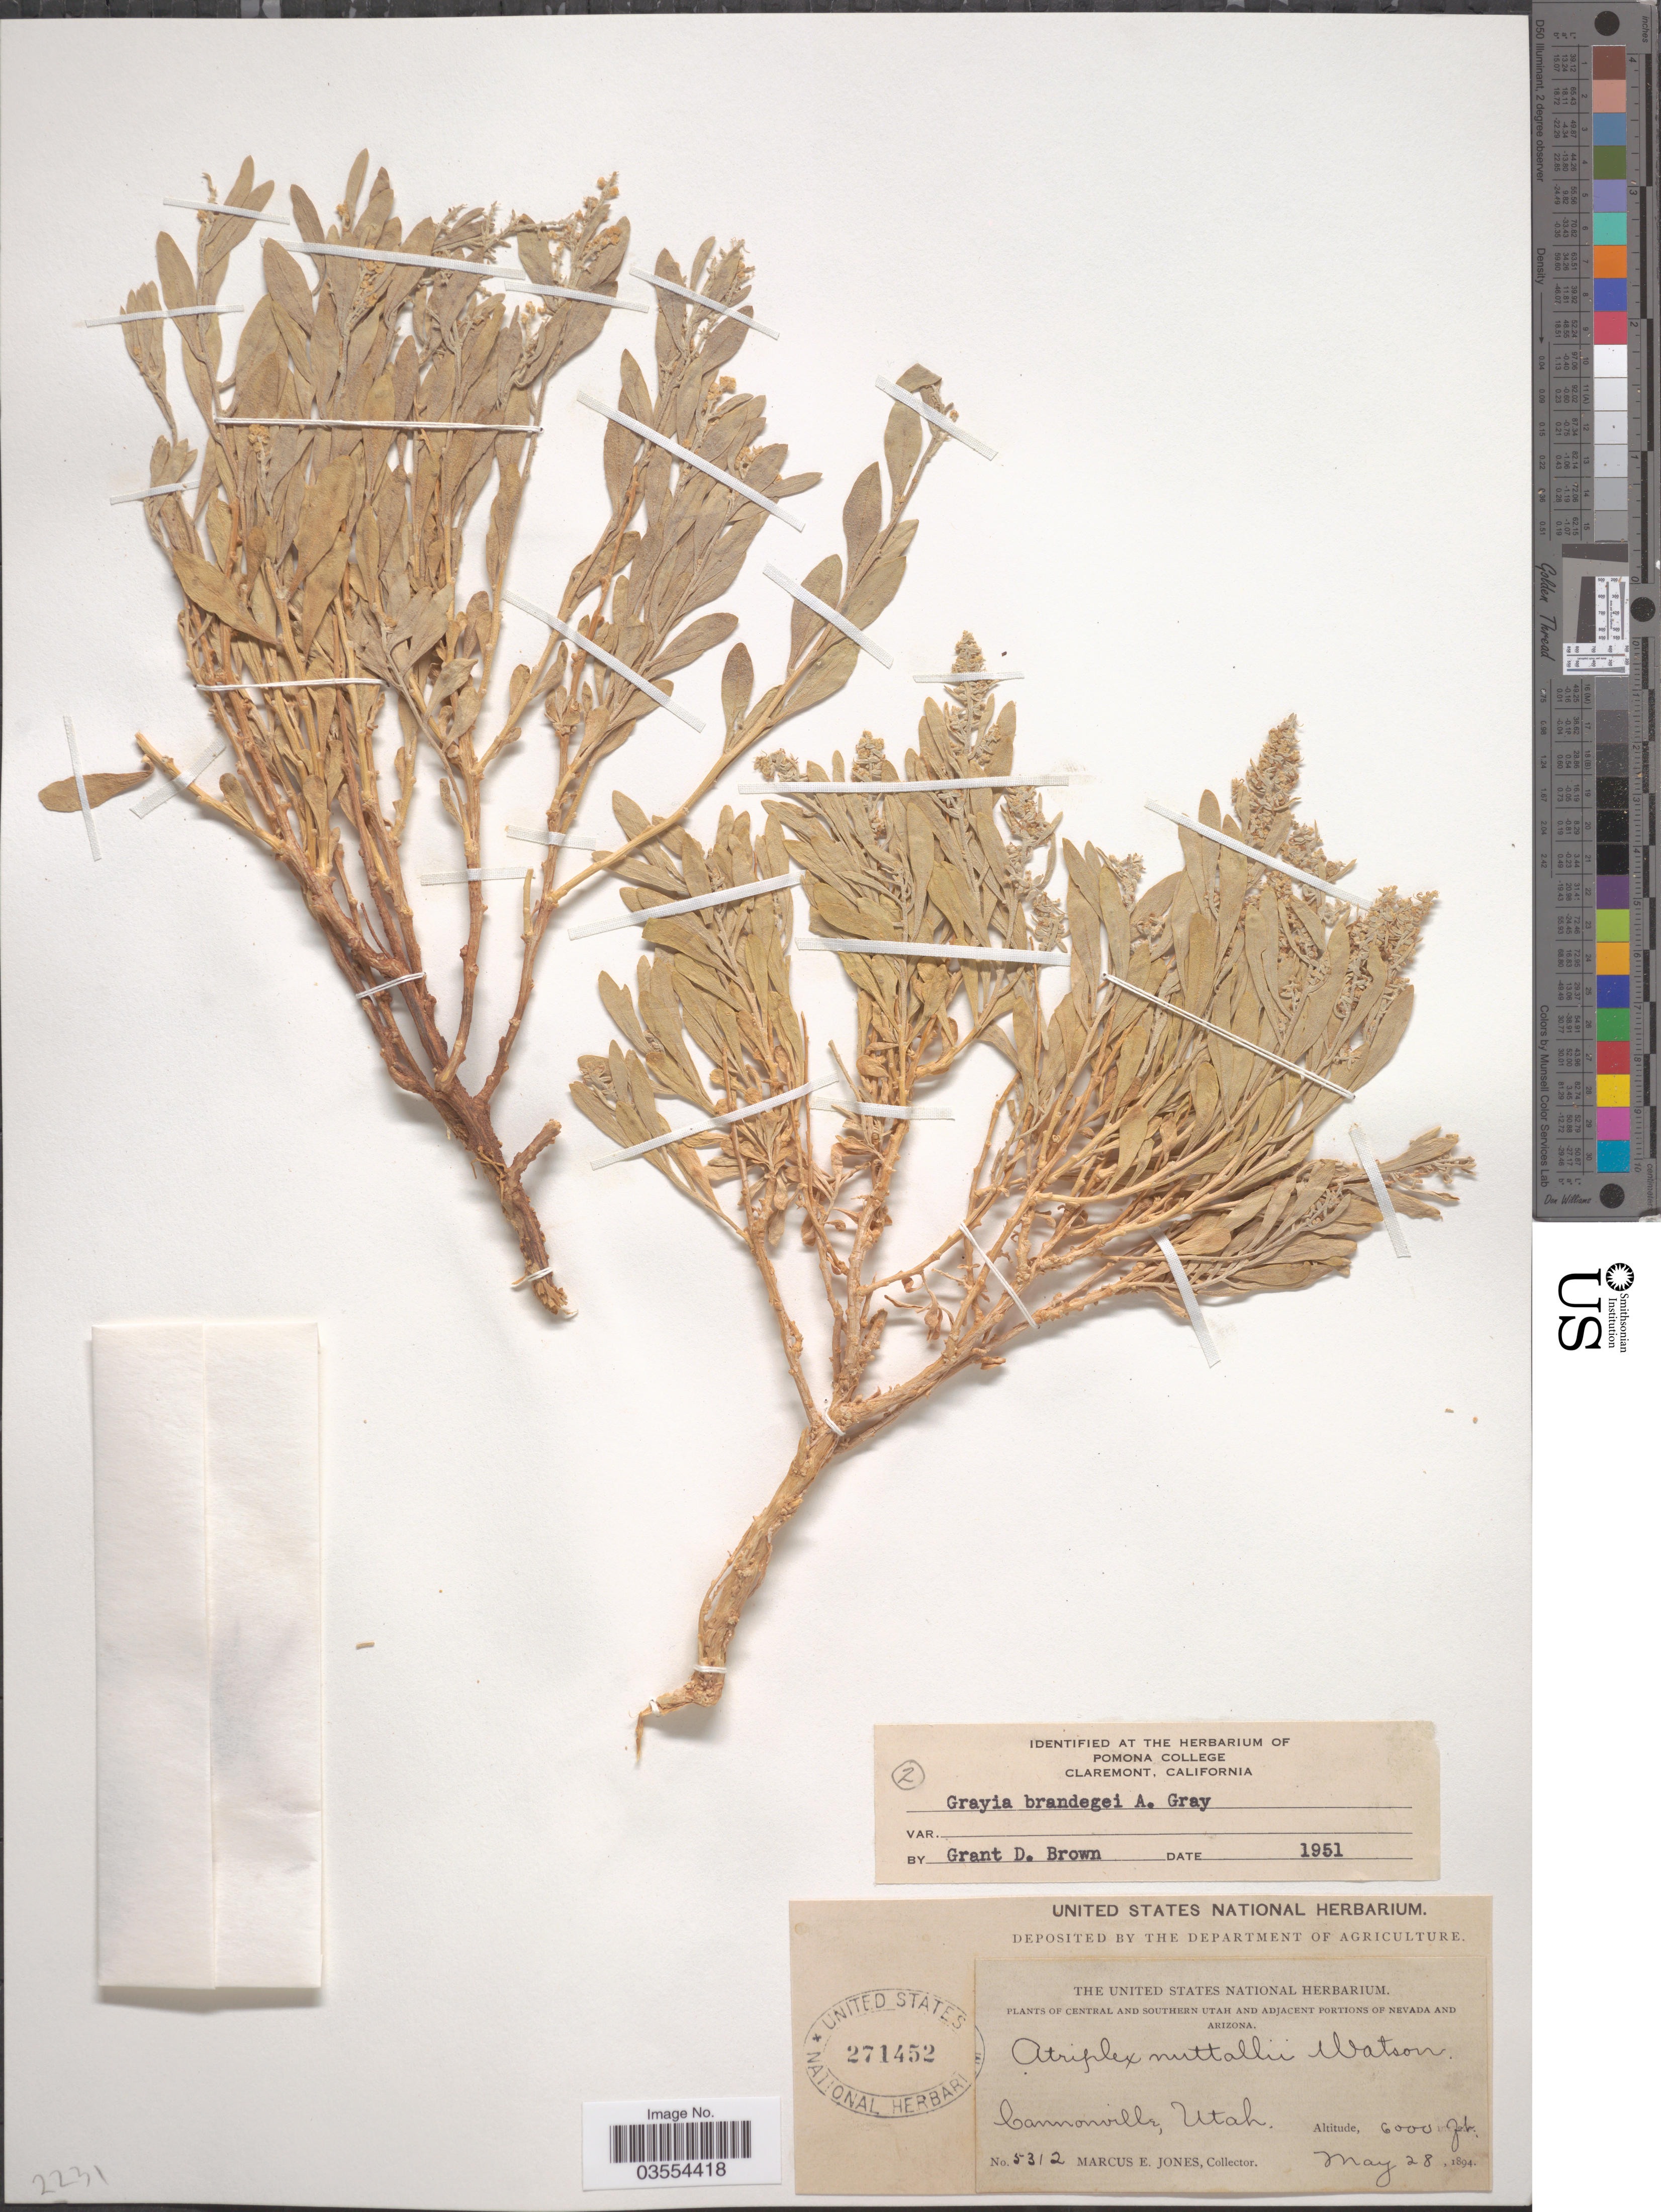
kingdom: Plantae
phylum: Tracheophyta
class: Magnoliopsida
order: Caryophyllales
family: Amaranthaceae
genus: Grayia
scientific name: Grayia brandegeei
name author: A. Gray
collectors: M. E. Jones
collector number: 5312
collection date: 1894-05-28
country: United States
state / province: Utah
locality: Central and southern Utah. Cannonville.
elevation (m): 1829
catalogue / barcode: US 271452